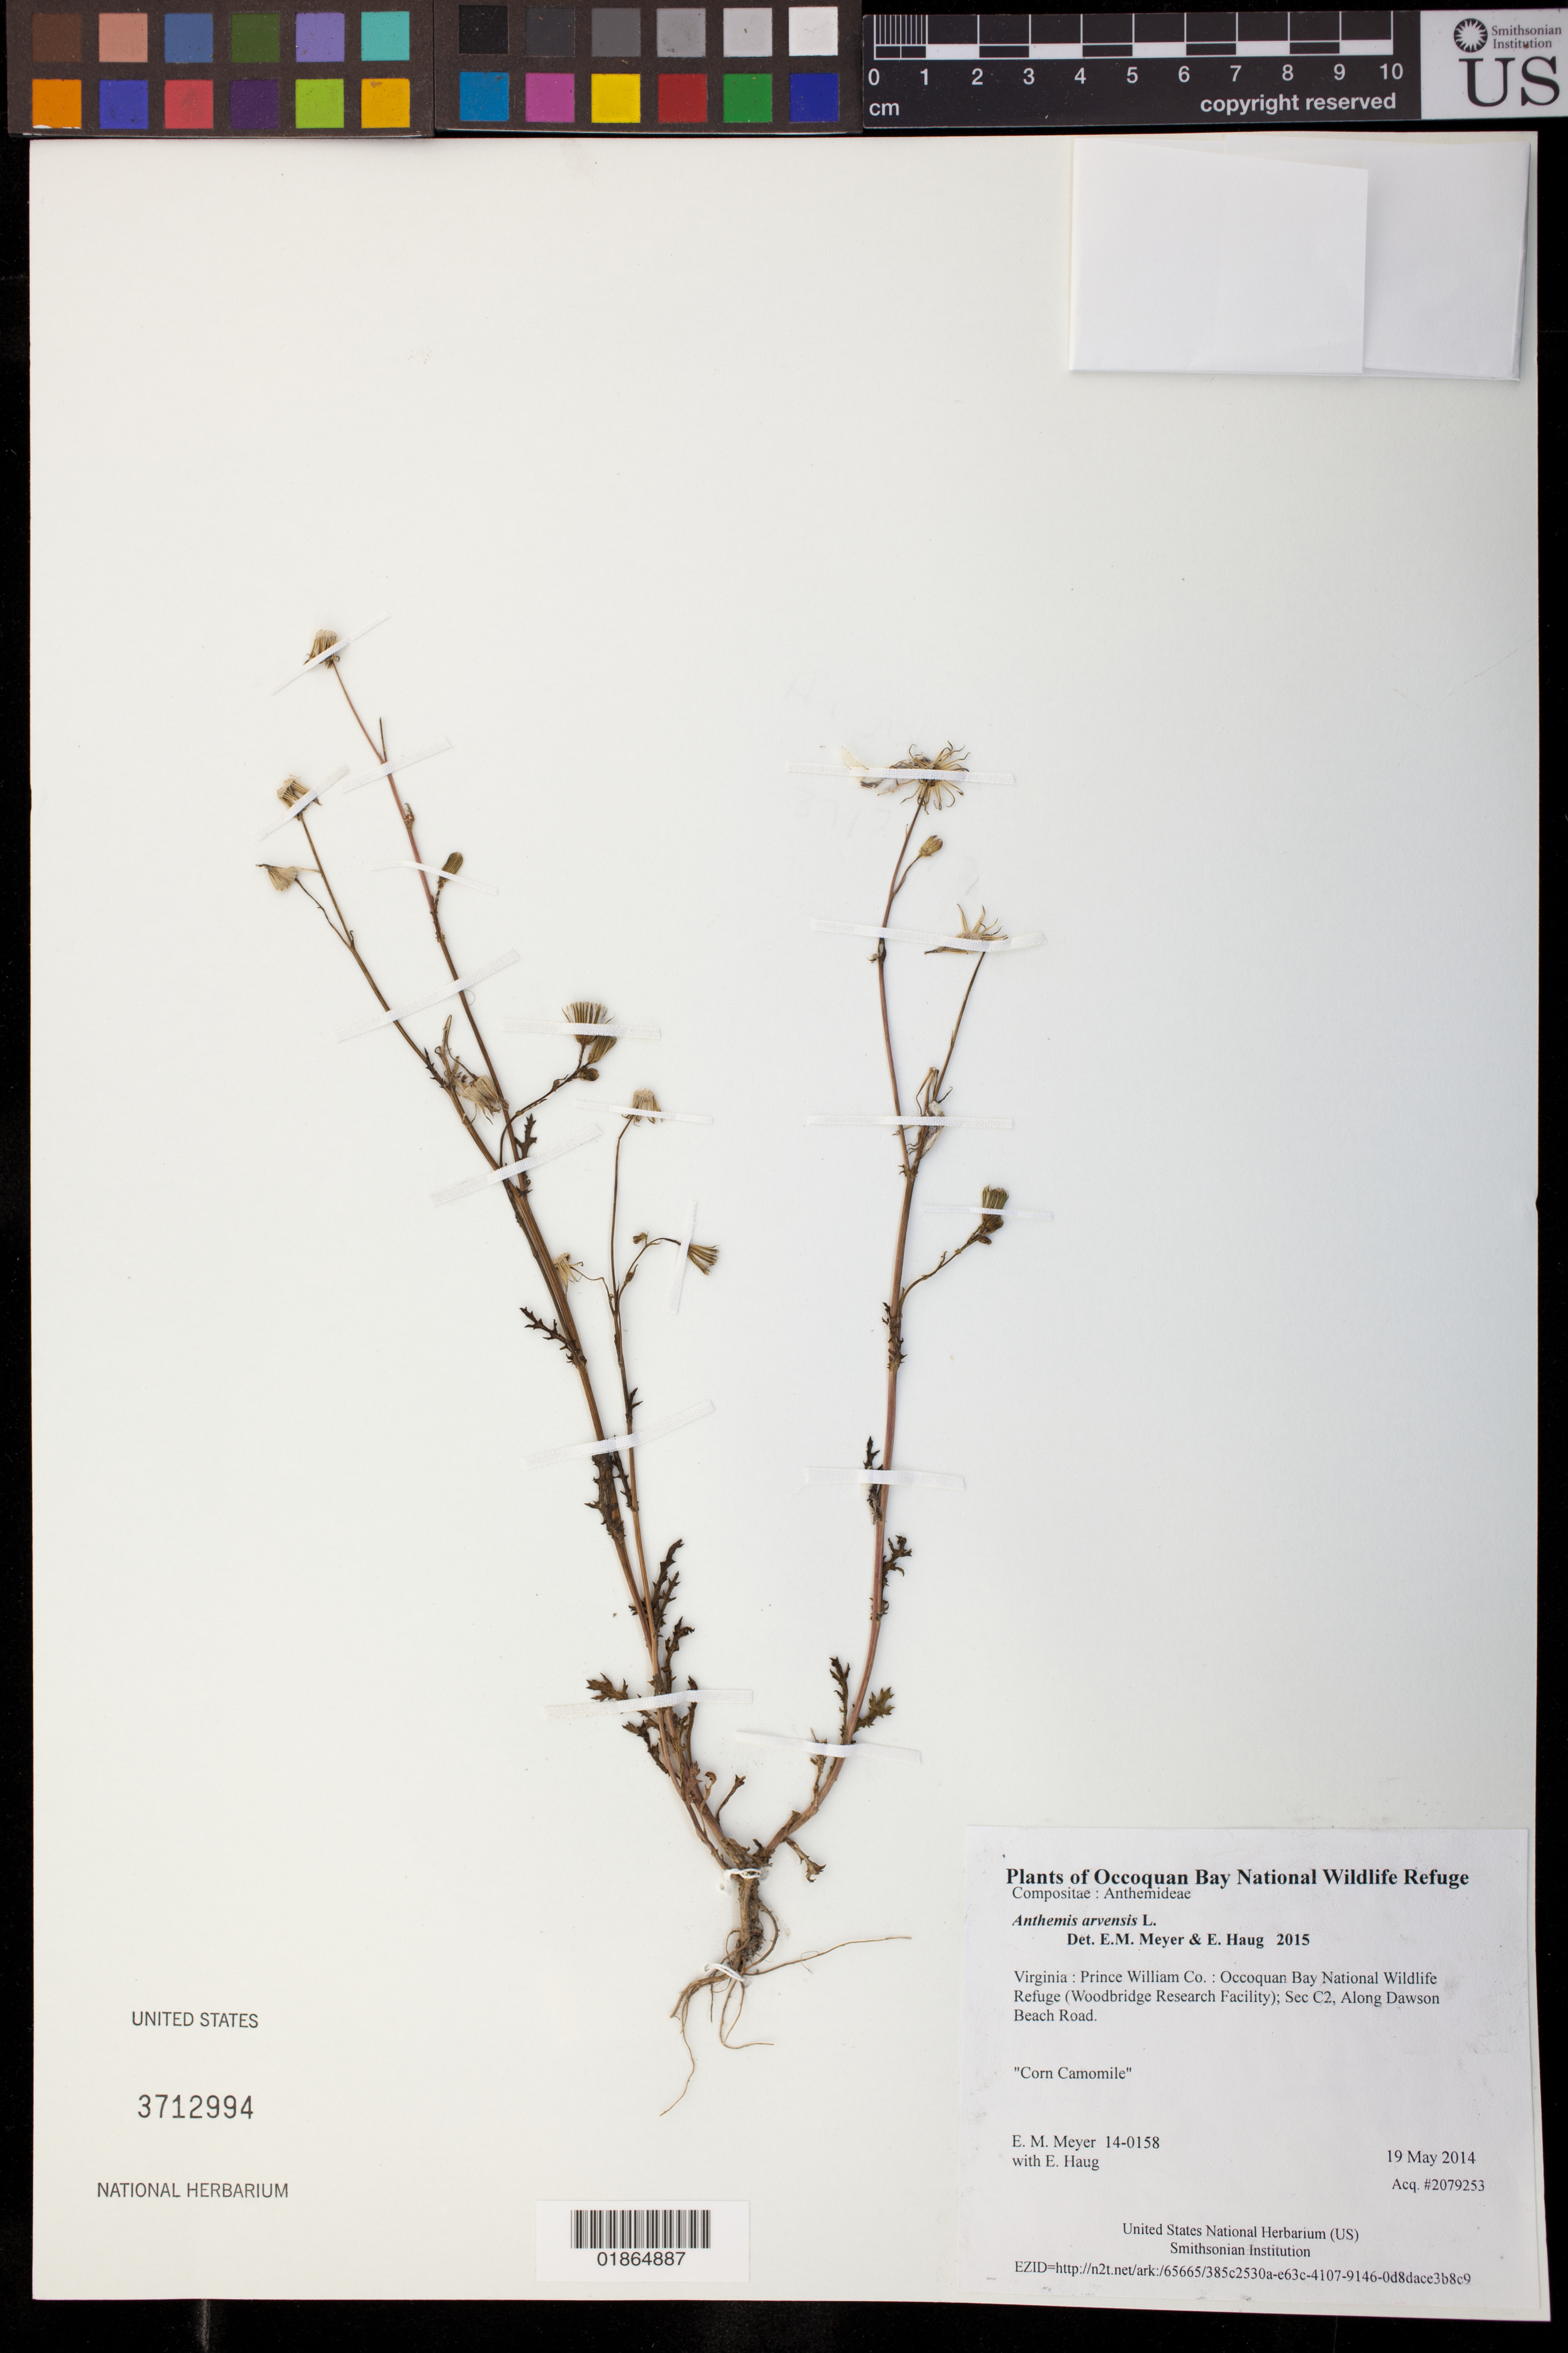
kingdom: Plantae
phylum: Tracheophyta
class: Magnoliopsida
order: Asterales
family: Asteraceae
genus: Anthemis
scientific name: Anthemis arvensis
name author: L.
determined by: Meyer, E. M.; Haug, E.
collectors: E. M. Meyer & E. Haug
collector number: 14-0158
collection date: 2014-05-19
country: United States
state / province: Virginia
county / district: Prince William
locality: Occoquan Bay National Wildlife Refuge (Woodbridge Research Facility); Sec C2, Along Dawson Beach Road.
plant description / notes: Corn Camomile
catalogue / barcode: US 3712994